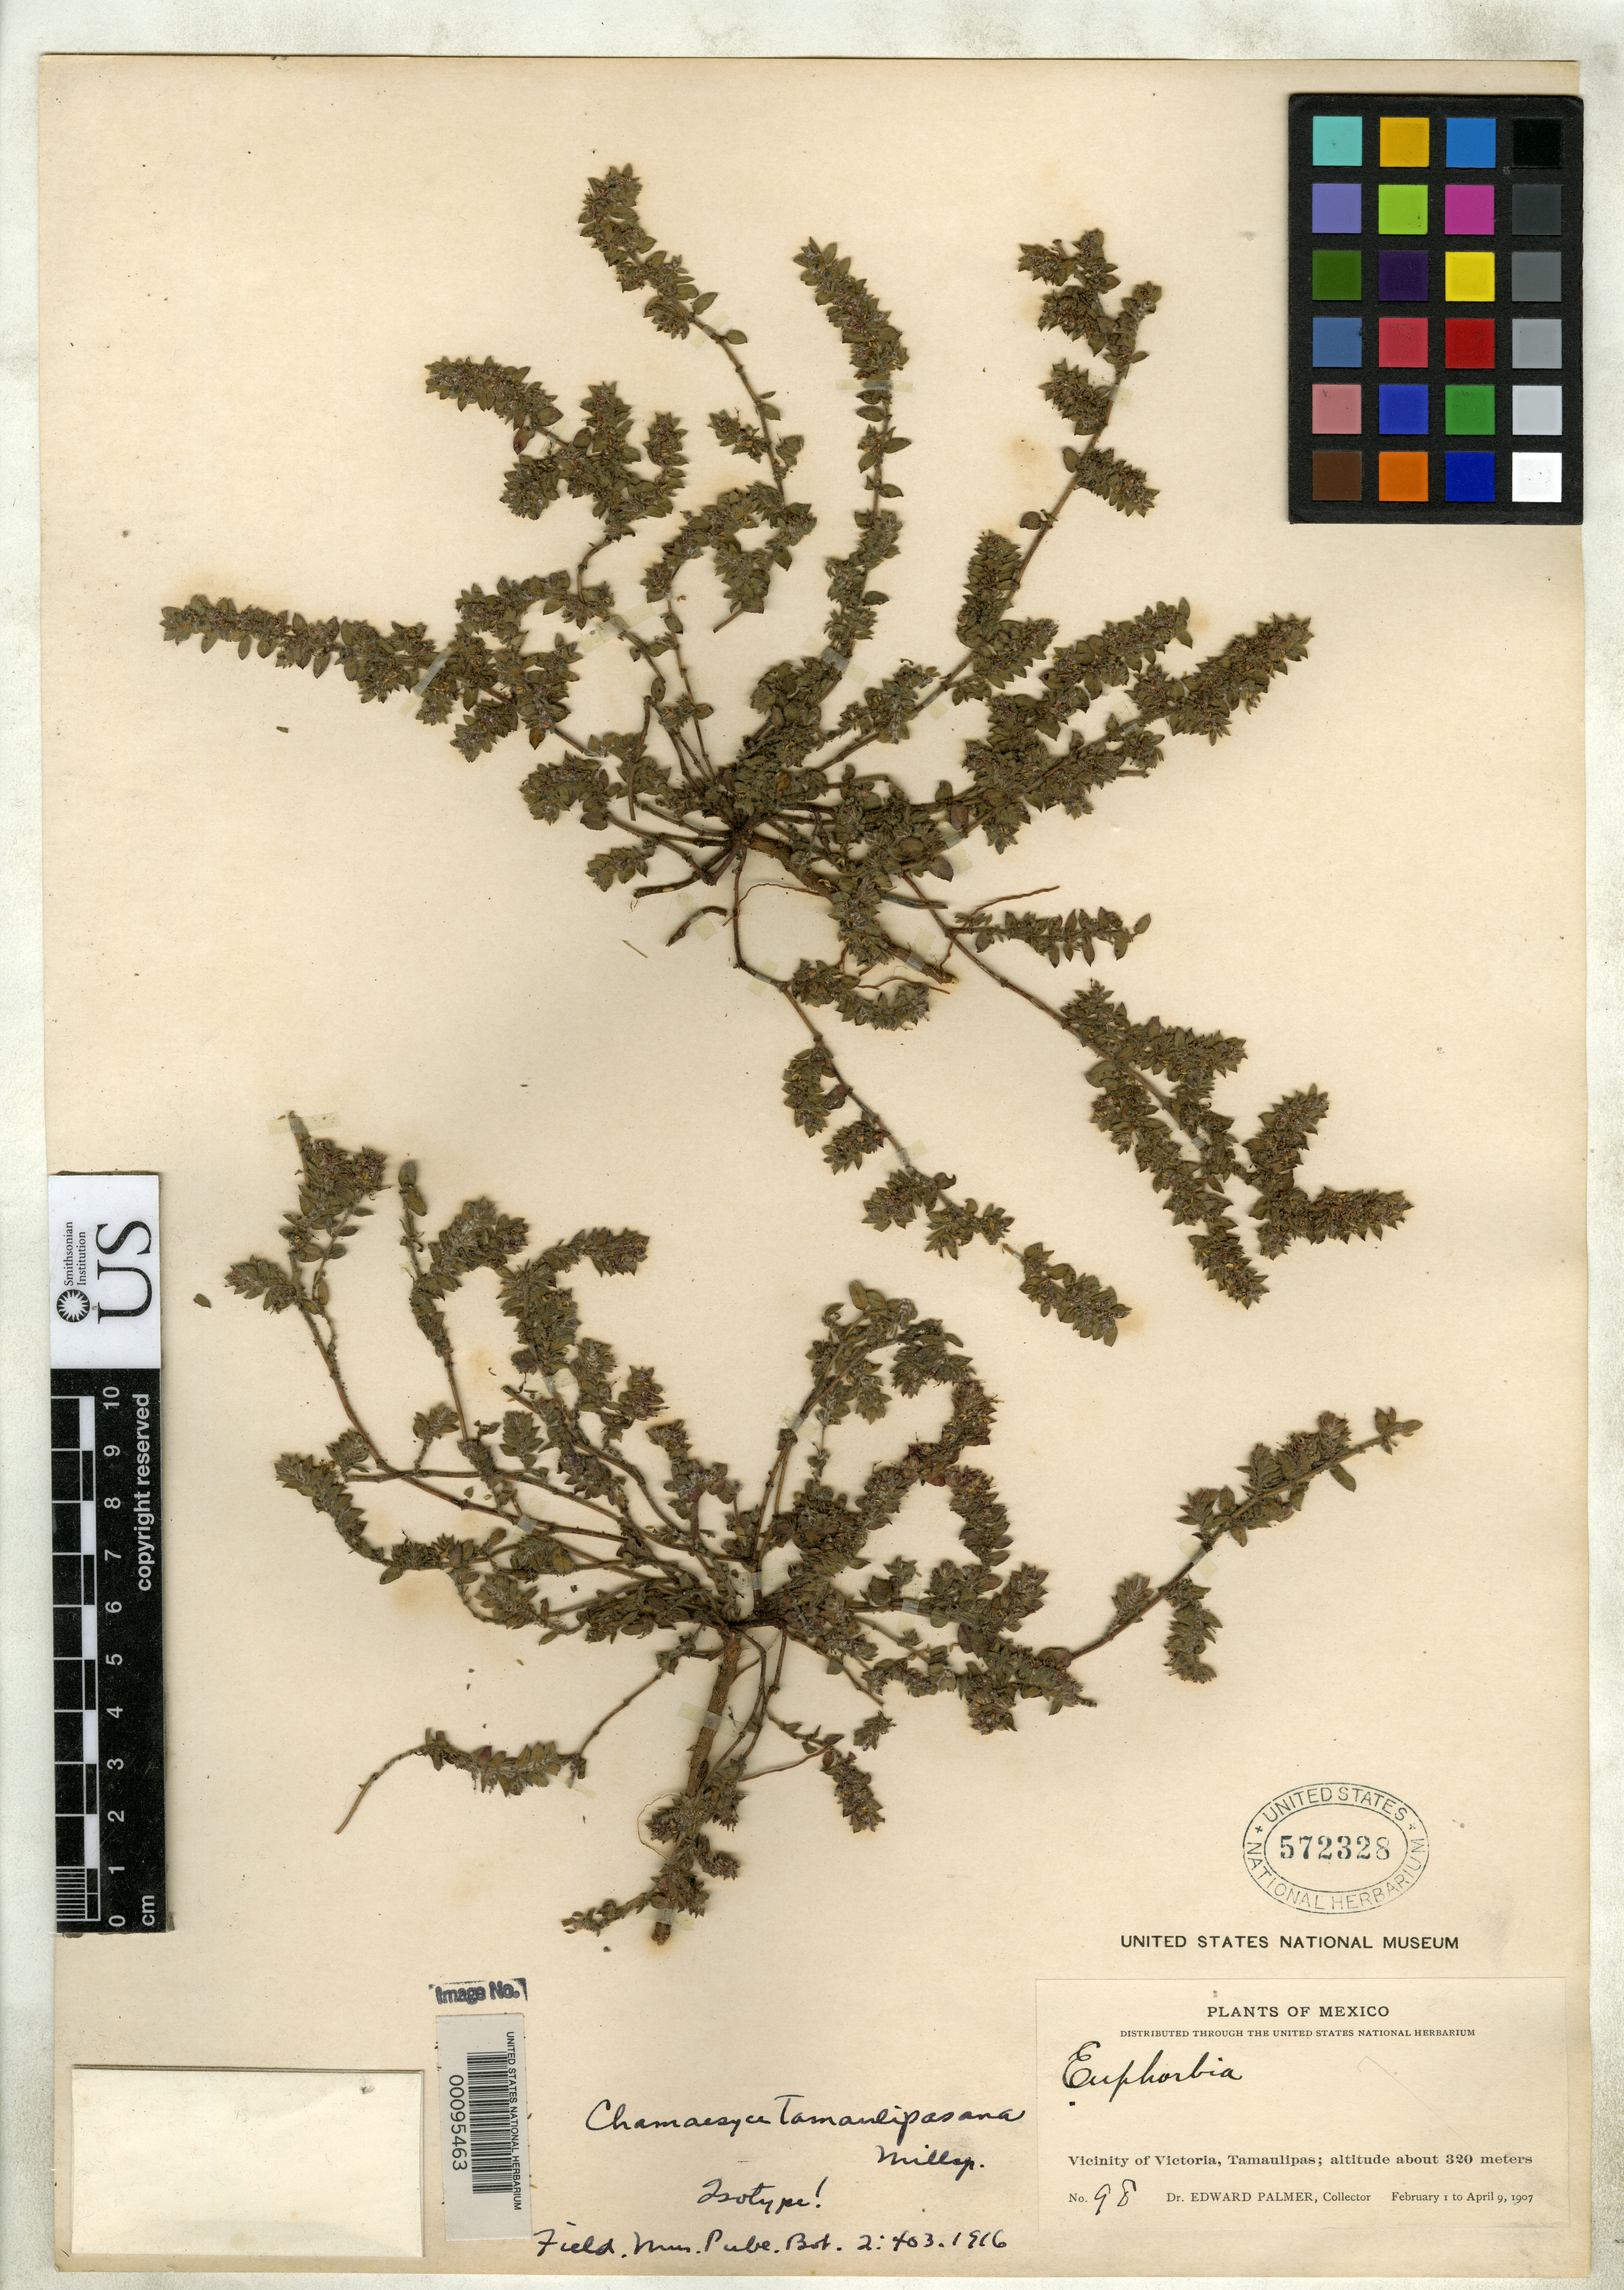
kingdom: Plantae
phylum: Tracheophyta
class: Magnoliopsida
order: Malpighiales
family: Euphorbiaceae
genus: Chamaesyce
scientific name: Chamaesyce tamaulipasana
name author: Millsp.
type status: Isotype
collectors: E. Palmer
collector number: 98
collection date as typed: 01 Feb 1907 to 09 Apr 1907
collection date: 1907-02-01/1907-04-09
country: Mexico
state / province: Tamaulipas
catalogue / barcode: US 572328